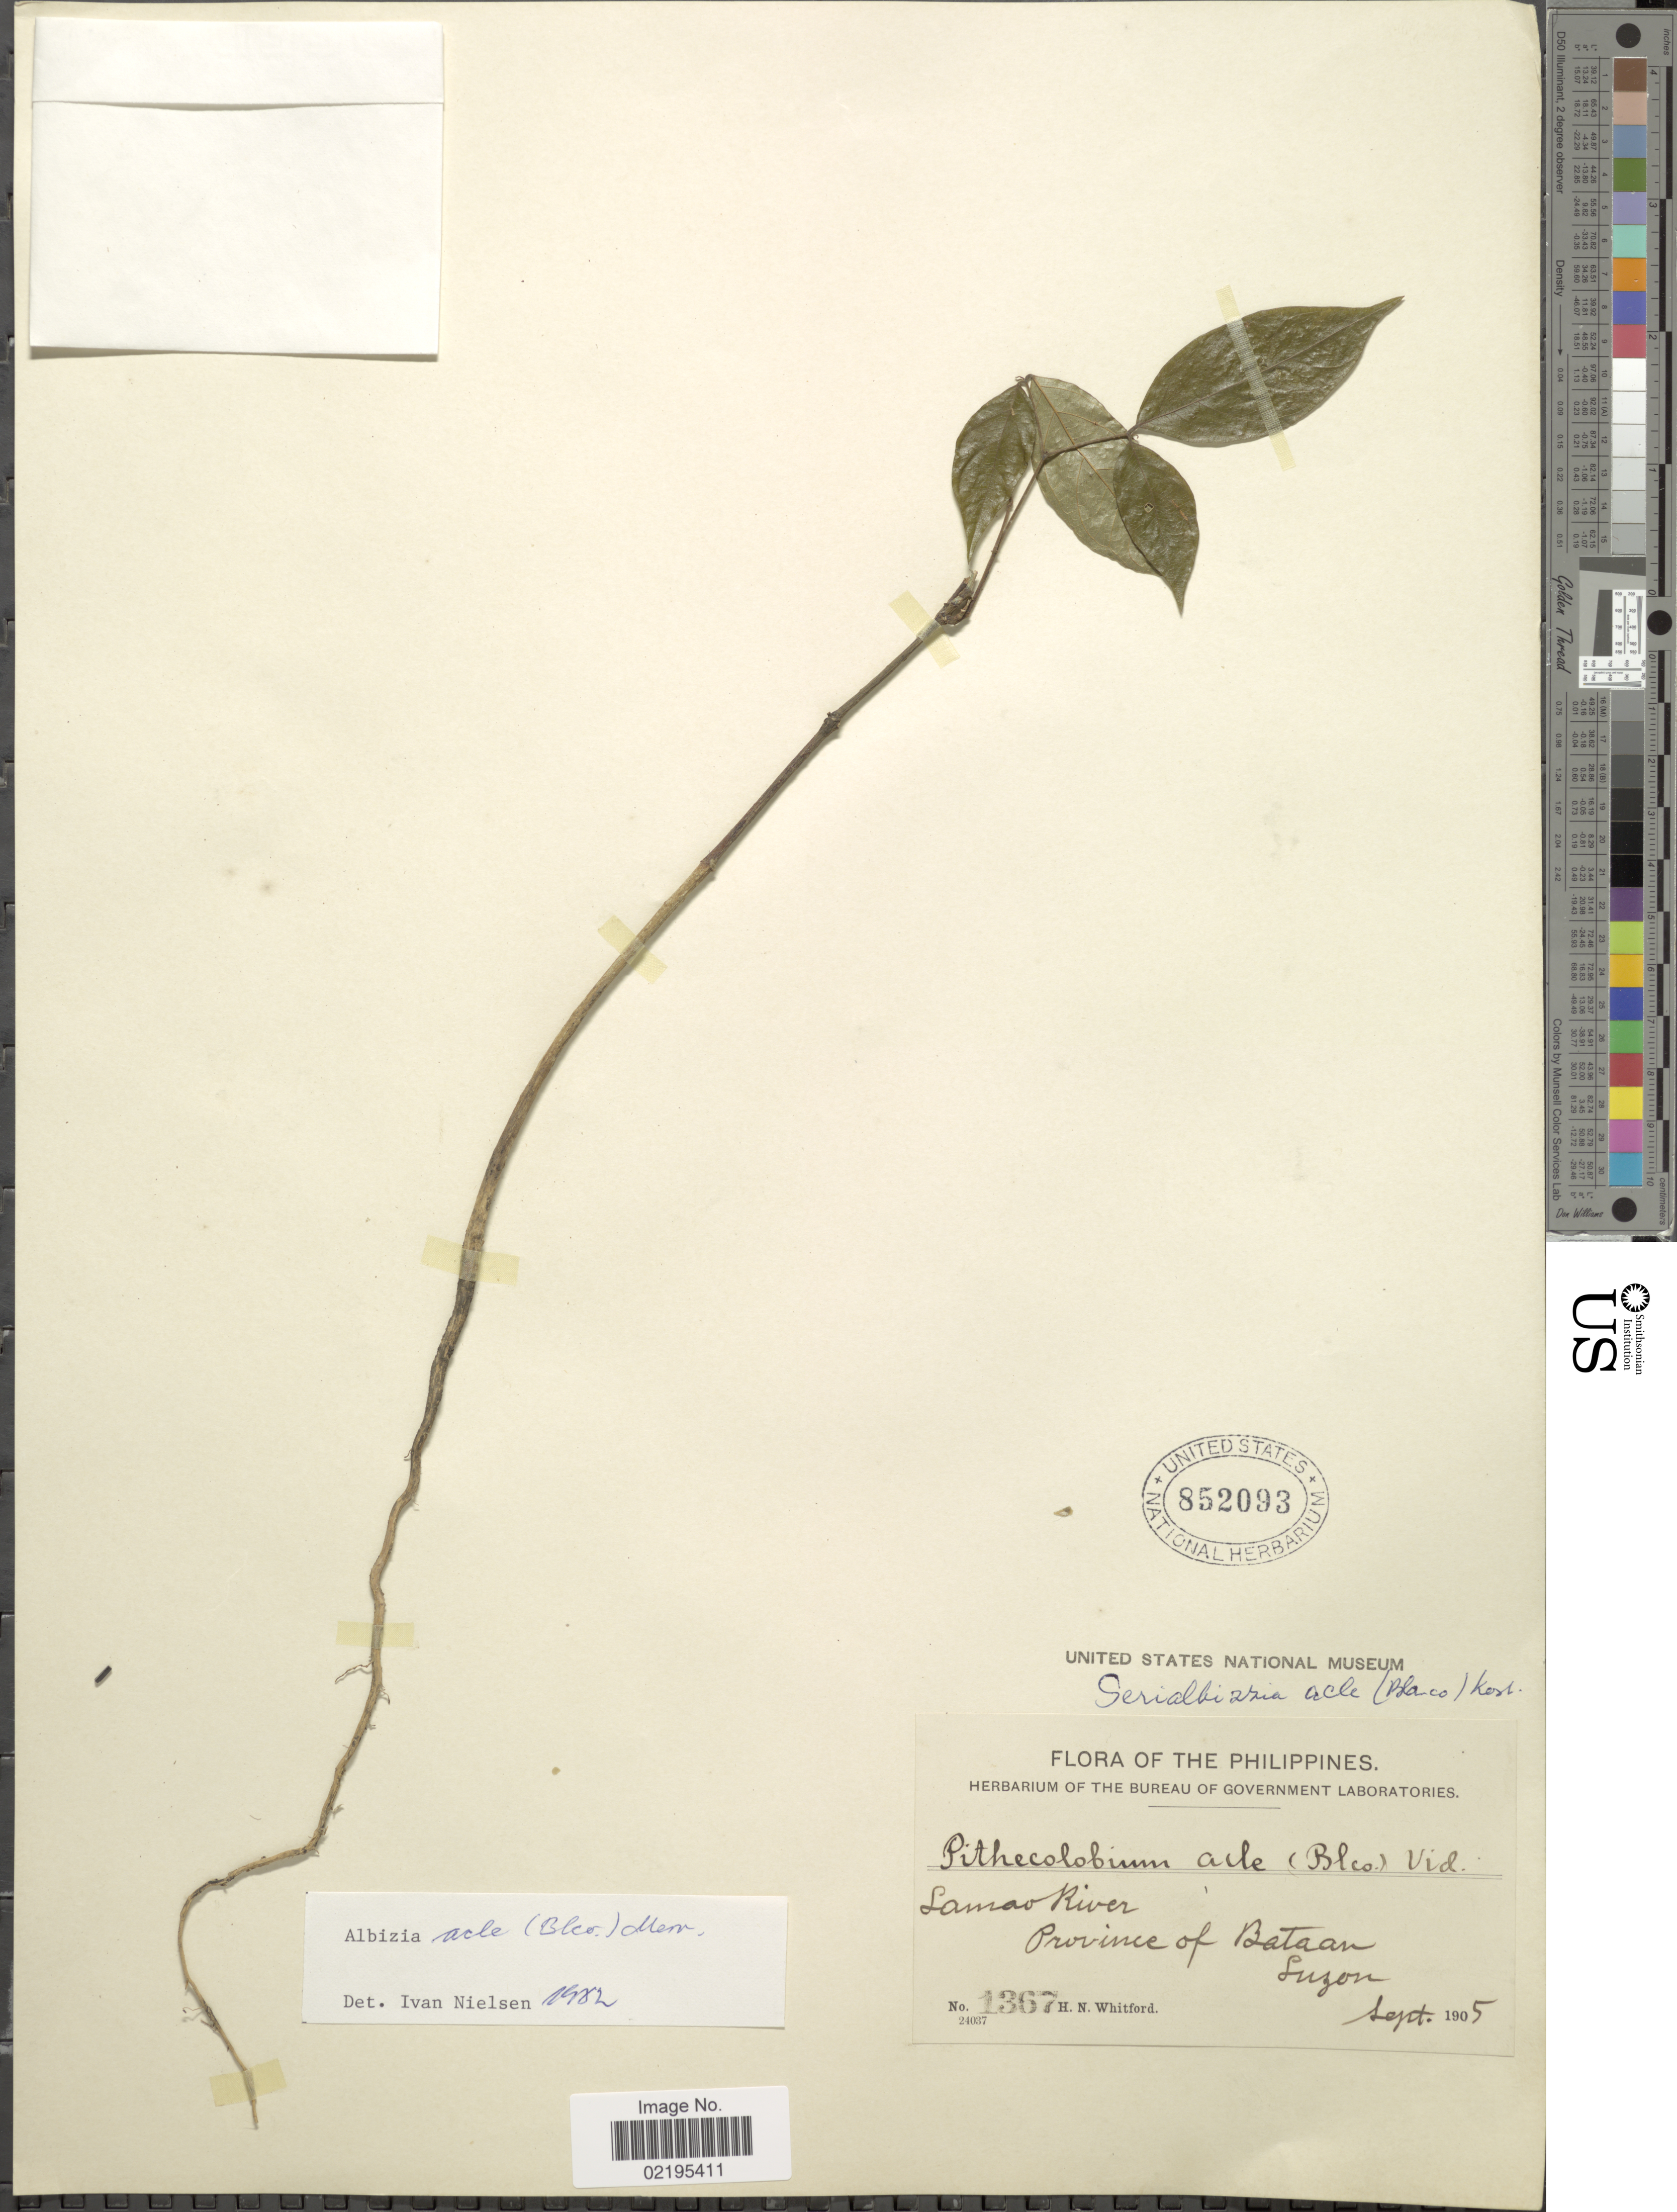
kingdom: Plantae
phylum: Tracheophyta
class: Magnoliopsida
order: Fabales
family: Fabaceae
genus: Albizia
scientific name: Albizia acle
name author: (Blanco) Merr.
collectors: H. N. Whitford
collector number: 1367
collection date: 1905-09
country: Philippines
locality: Lamao River, Province of Bataan, Luzon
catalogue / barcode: US 852093